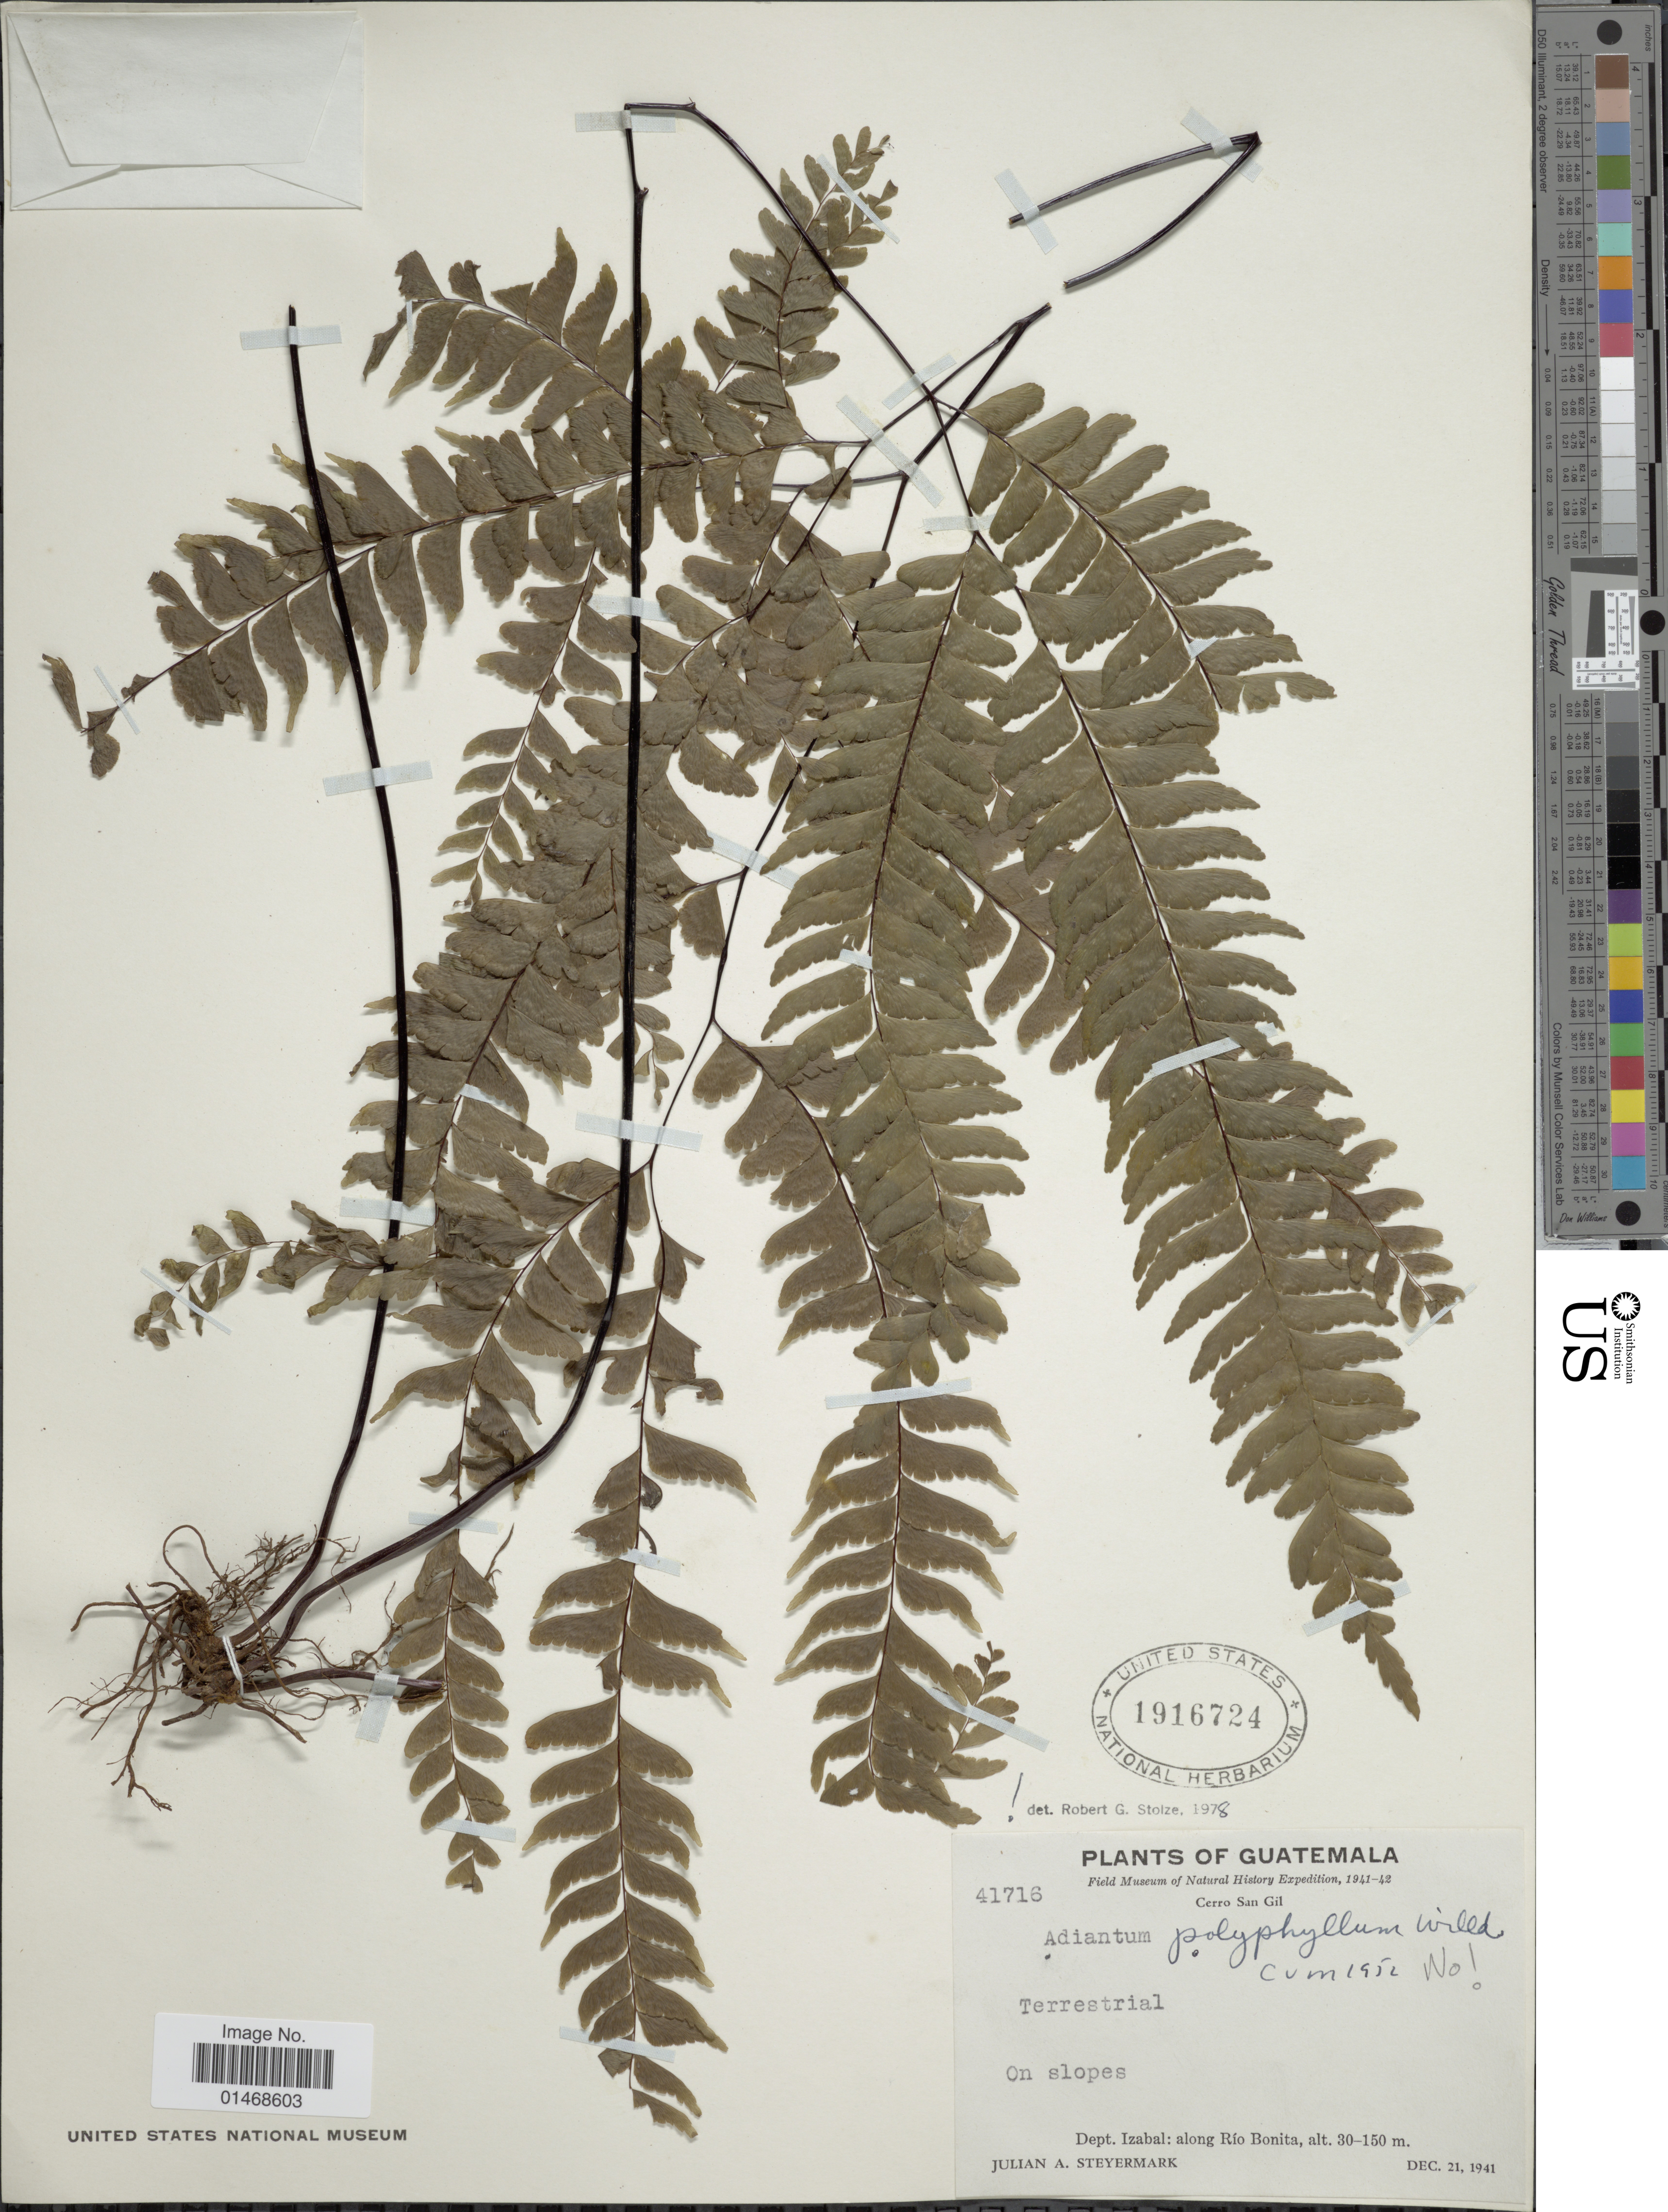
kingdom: Plantae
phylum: Tracheophyta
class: Polypodiopsida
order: Polypodiales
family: Pteridaceae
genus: Adiantum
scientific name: Adiantum sp.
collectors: J. Steyermark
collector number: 41716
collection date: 1941-12-21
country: Guatemala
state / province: Izabal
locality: Cerro San Gil, Dept. Izabal: along Río Bonita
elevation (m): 30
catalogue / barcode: US 1916724